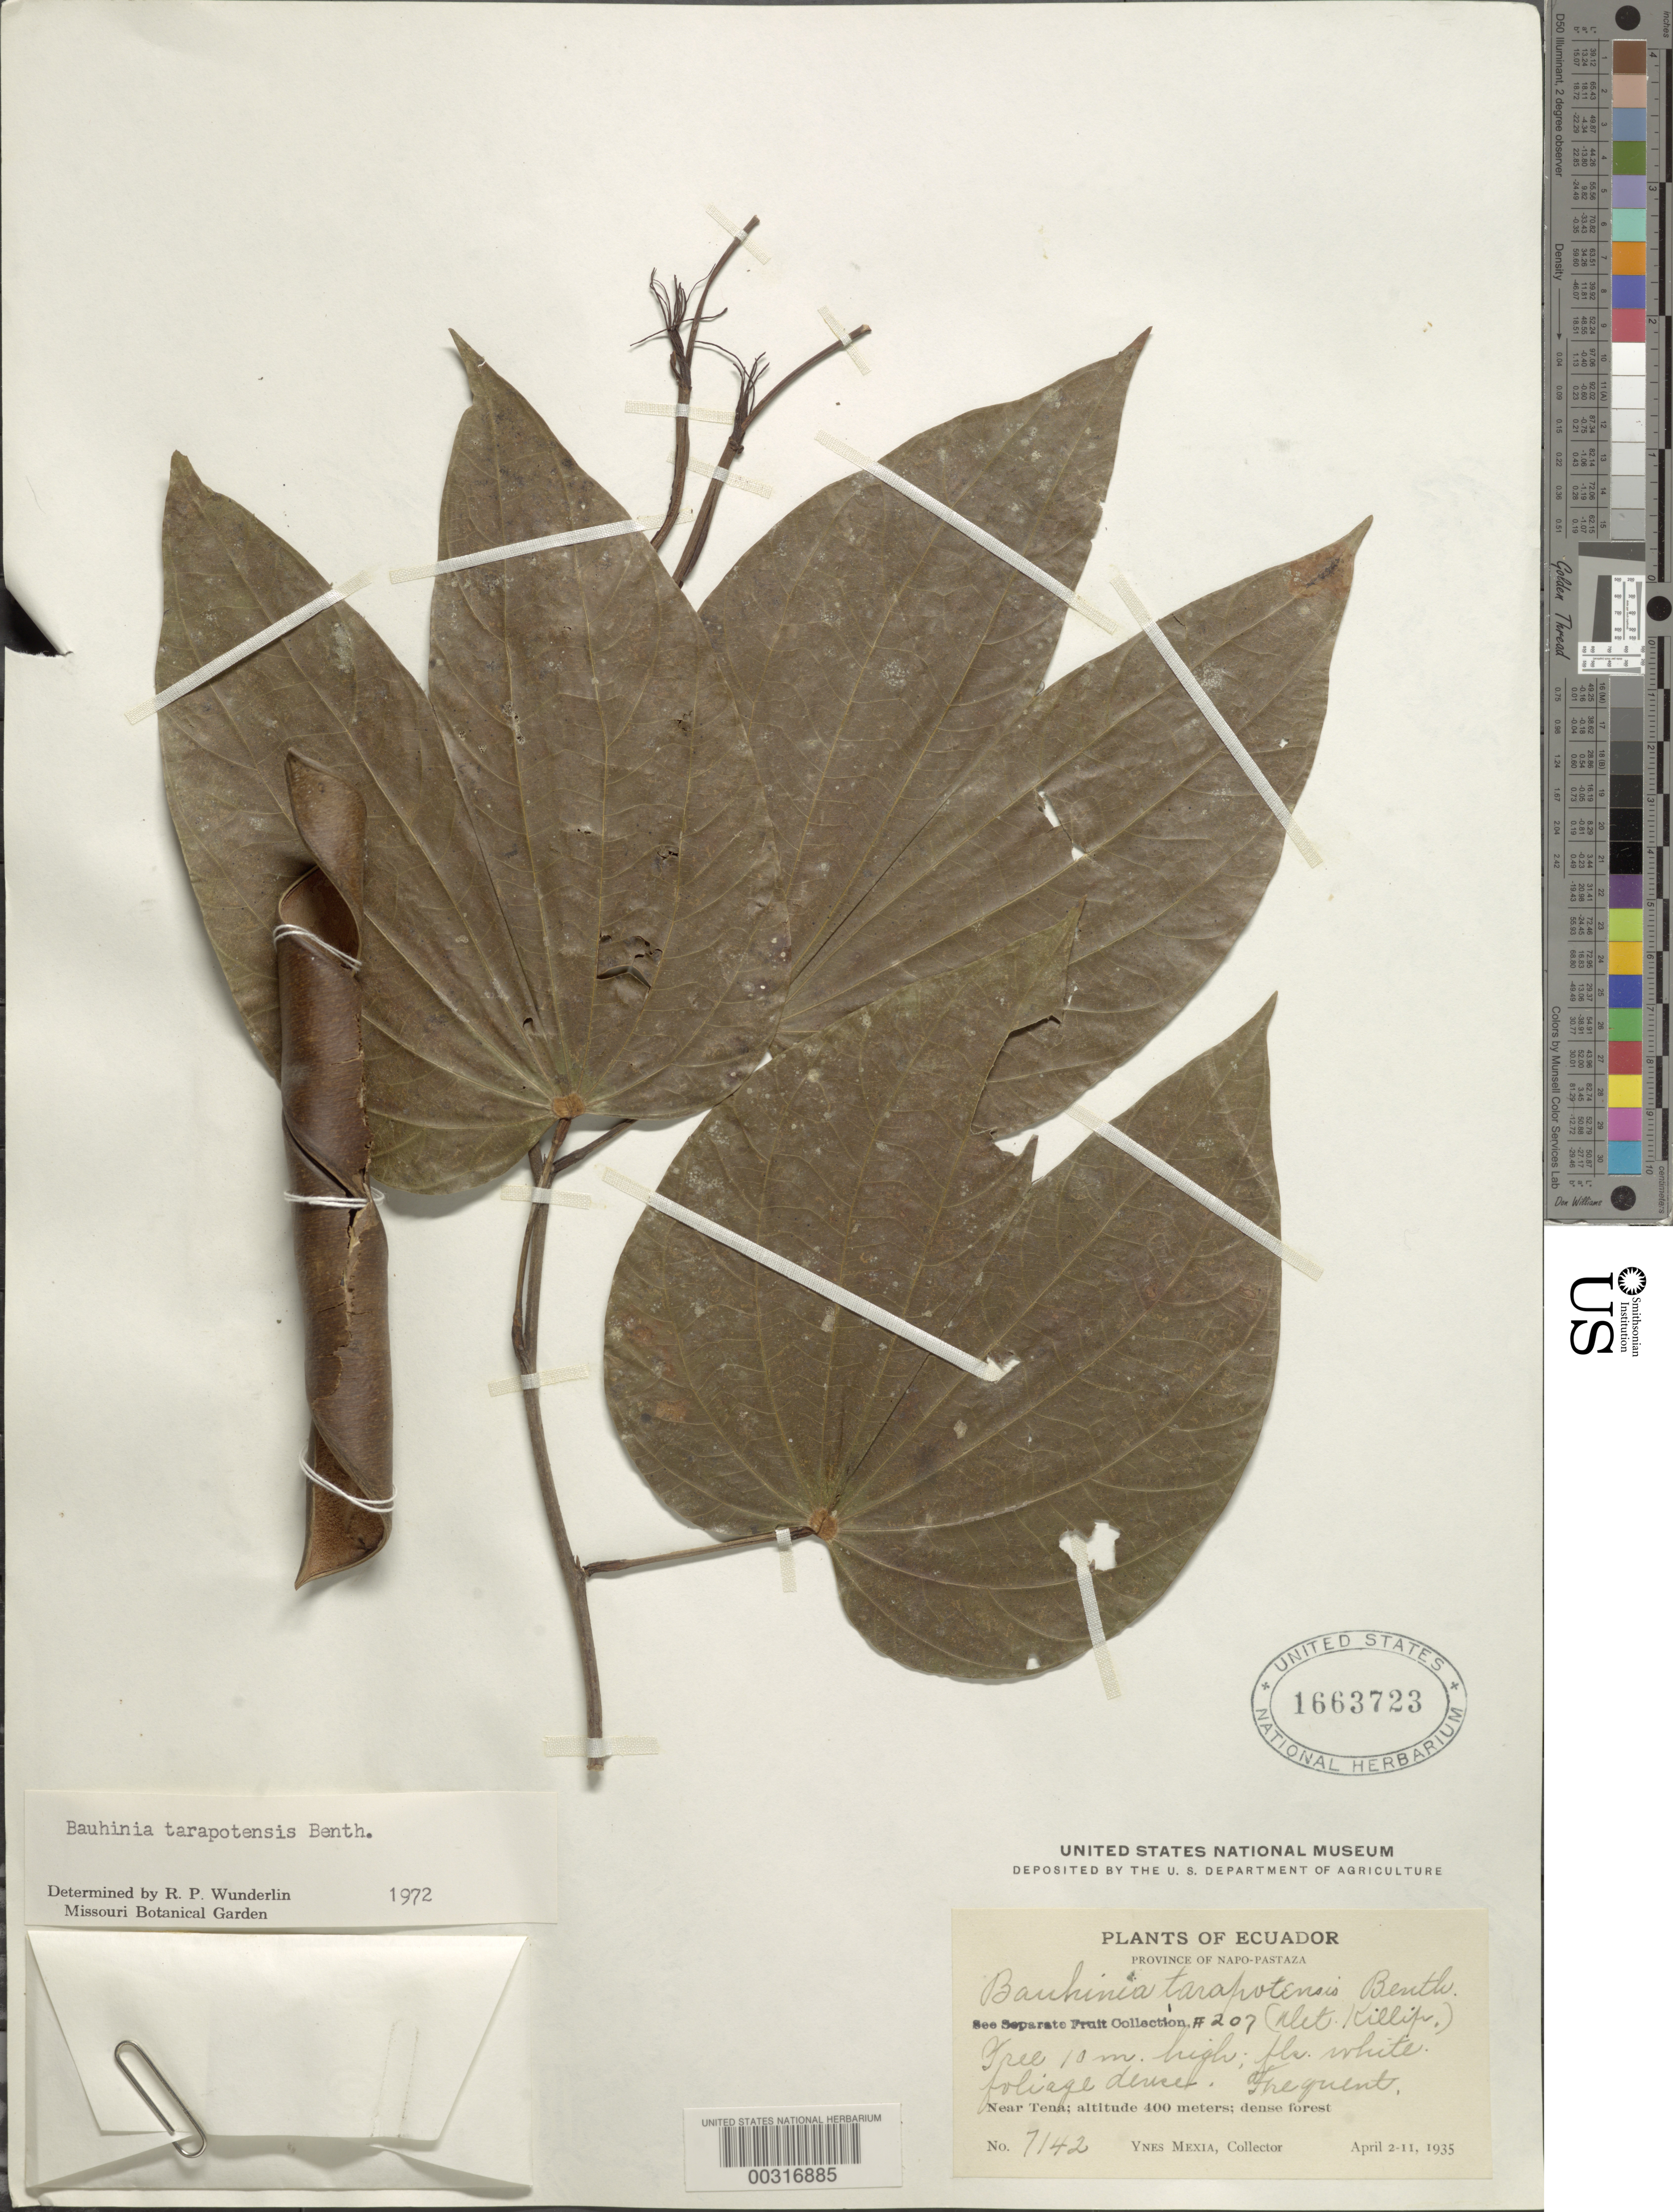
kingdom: Plantae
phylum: Tracheophyta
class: Magnoliopsida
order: Fabales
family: Fabaceae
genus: Bauhinia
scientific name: Bauhinia tarapotensis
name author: Benth.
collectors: Y. Mexia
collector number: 7142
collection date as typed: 02 Apr 1935 to 11 Apr 1935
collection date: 1935-04-02/1935-04-11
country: Ecuador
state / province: Napo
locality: Near Tena, Prov. of Napo-pastaza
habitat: Dense forest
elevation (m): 400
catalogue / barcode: US 1663723